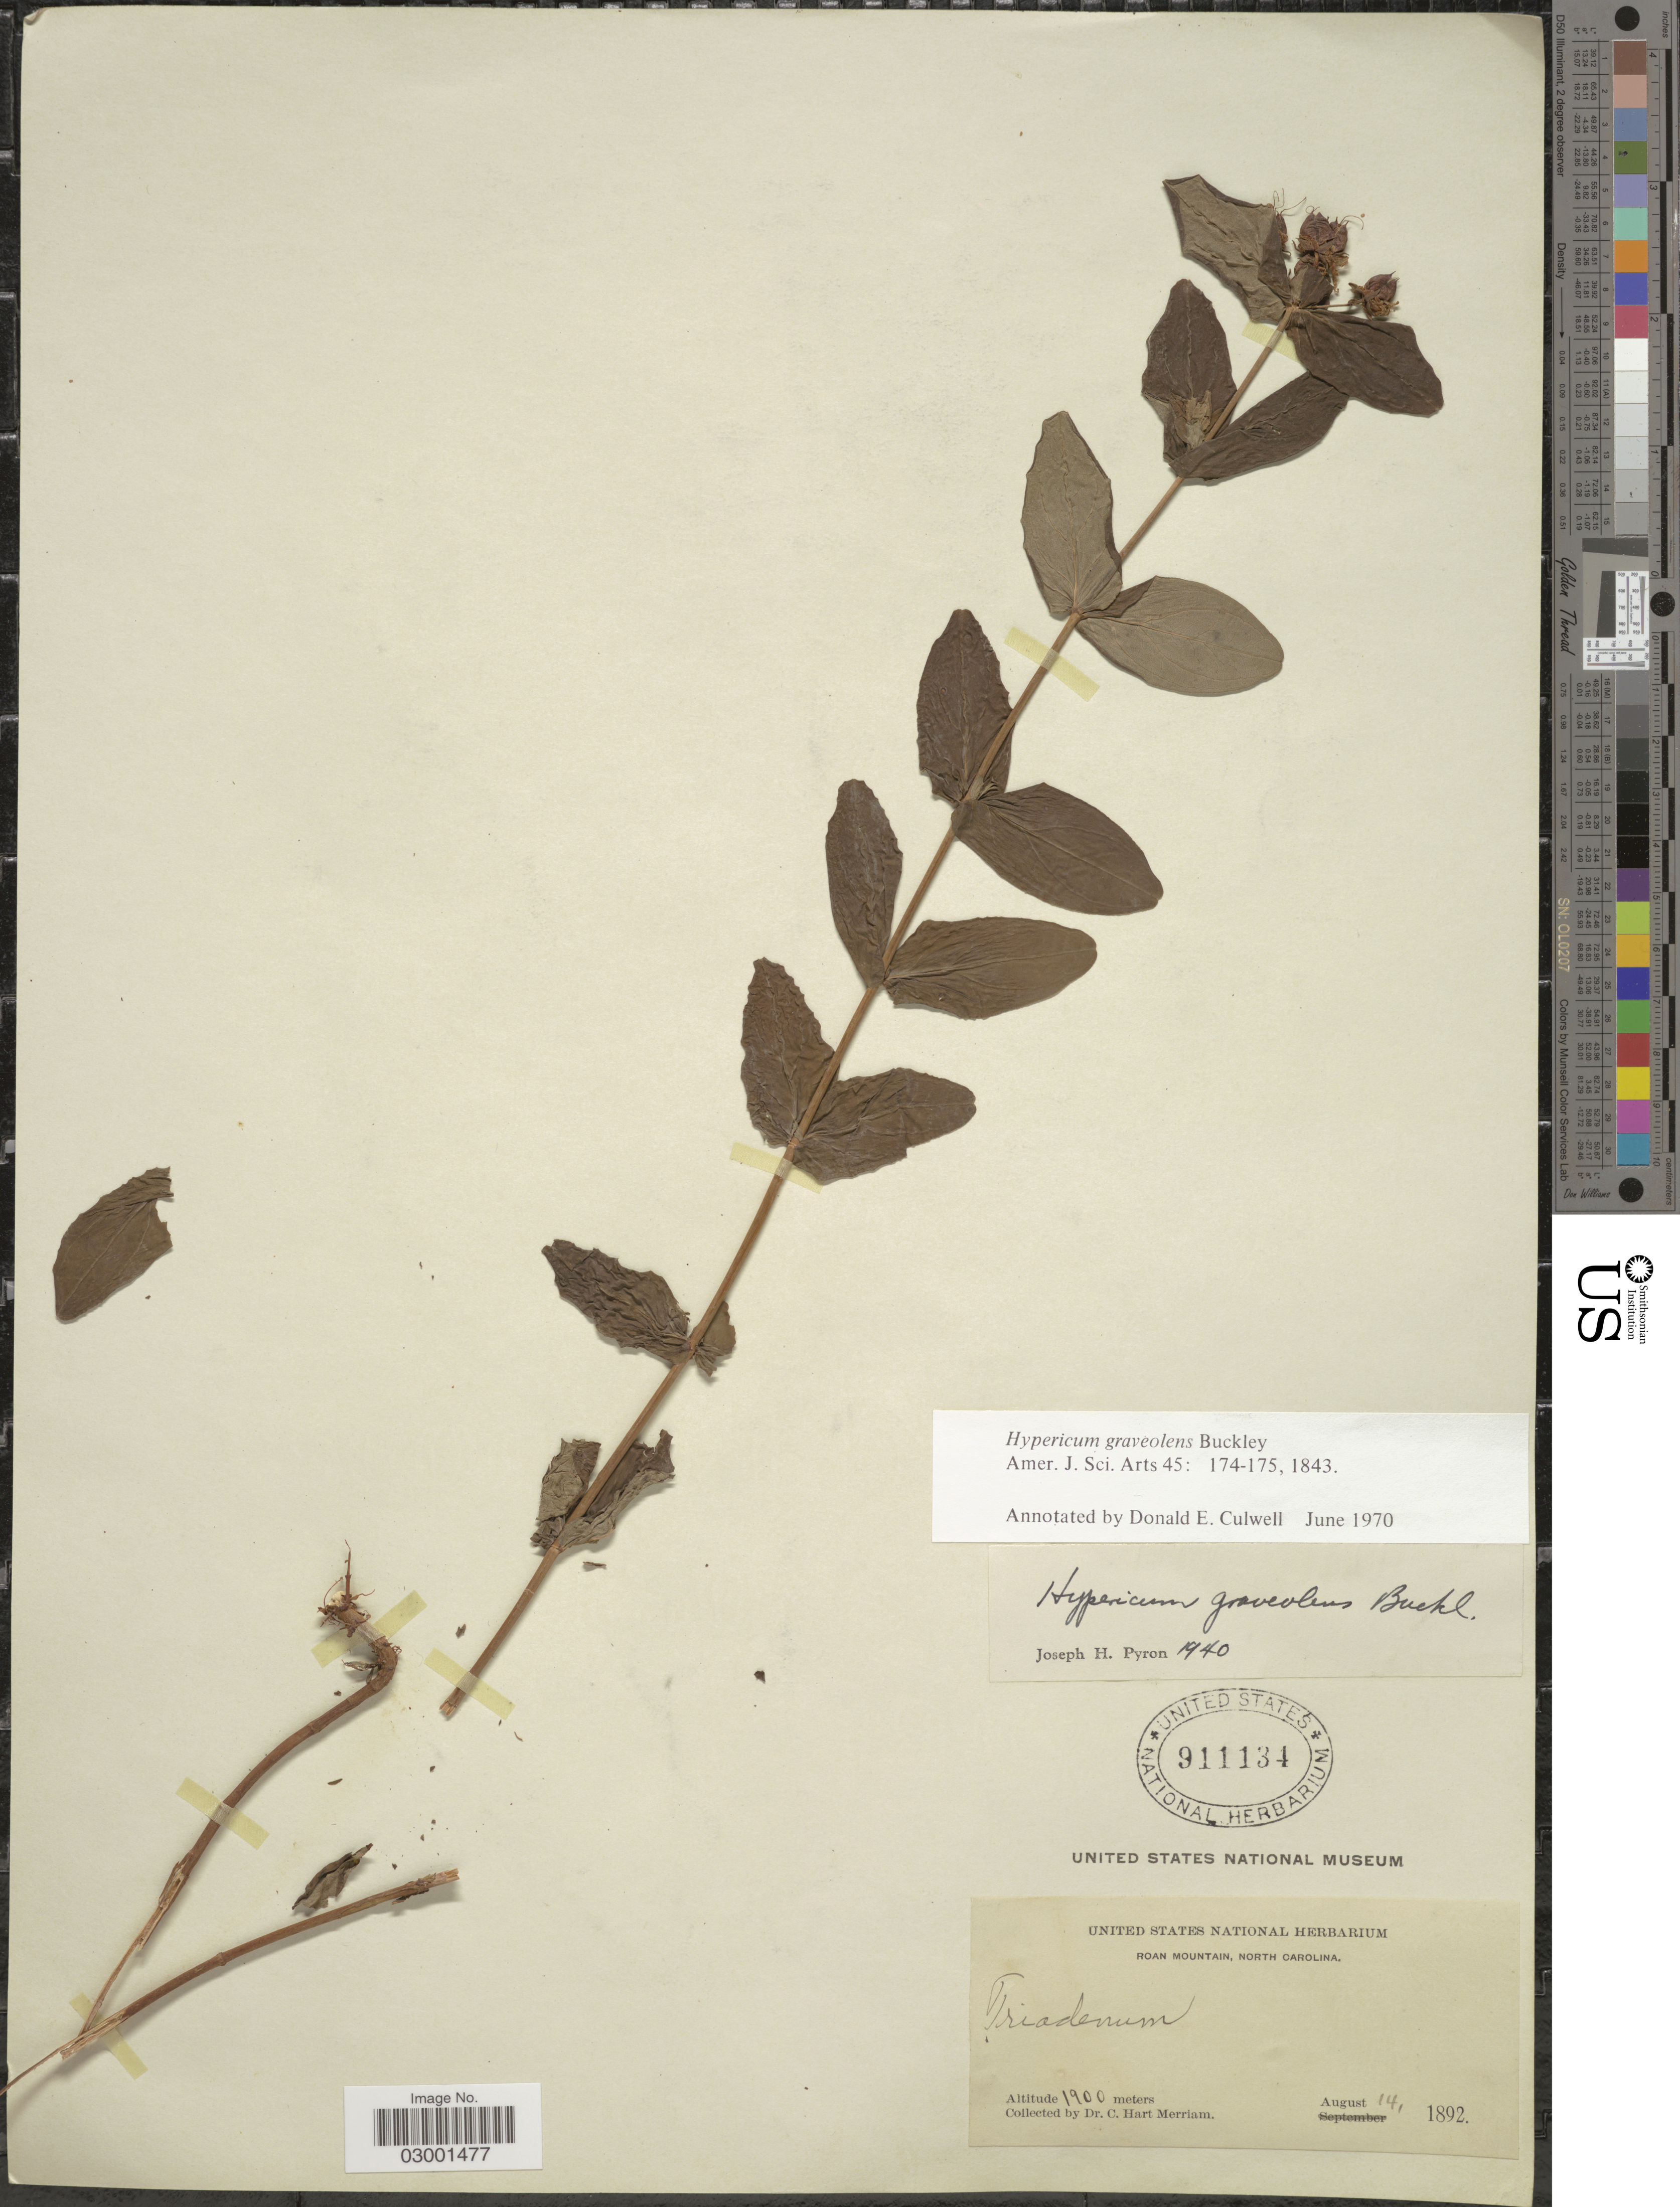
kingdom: Plantae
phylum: Tracheophyta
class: Magnoliopsida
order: Malpighiales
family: Hypericaceae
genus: Hypericum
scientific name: Hypericum graveolens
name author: Buckley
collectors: C. Merriam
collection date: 1892-08-14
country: United States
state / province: North Carolina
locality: Roan Mountain.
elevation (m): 1900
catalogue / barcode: US 911134